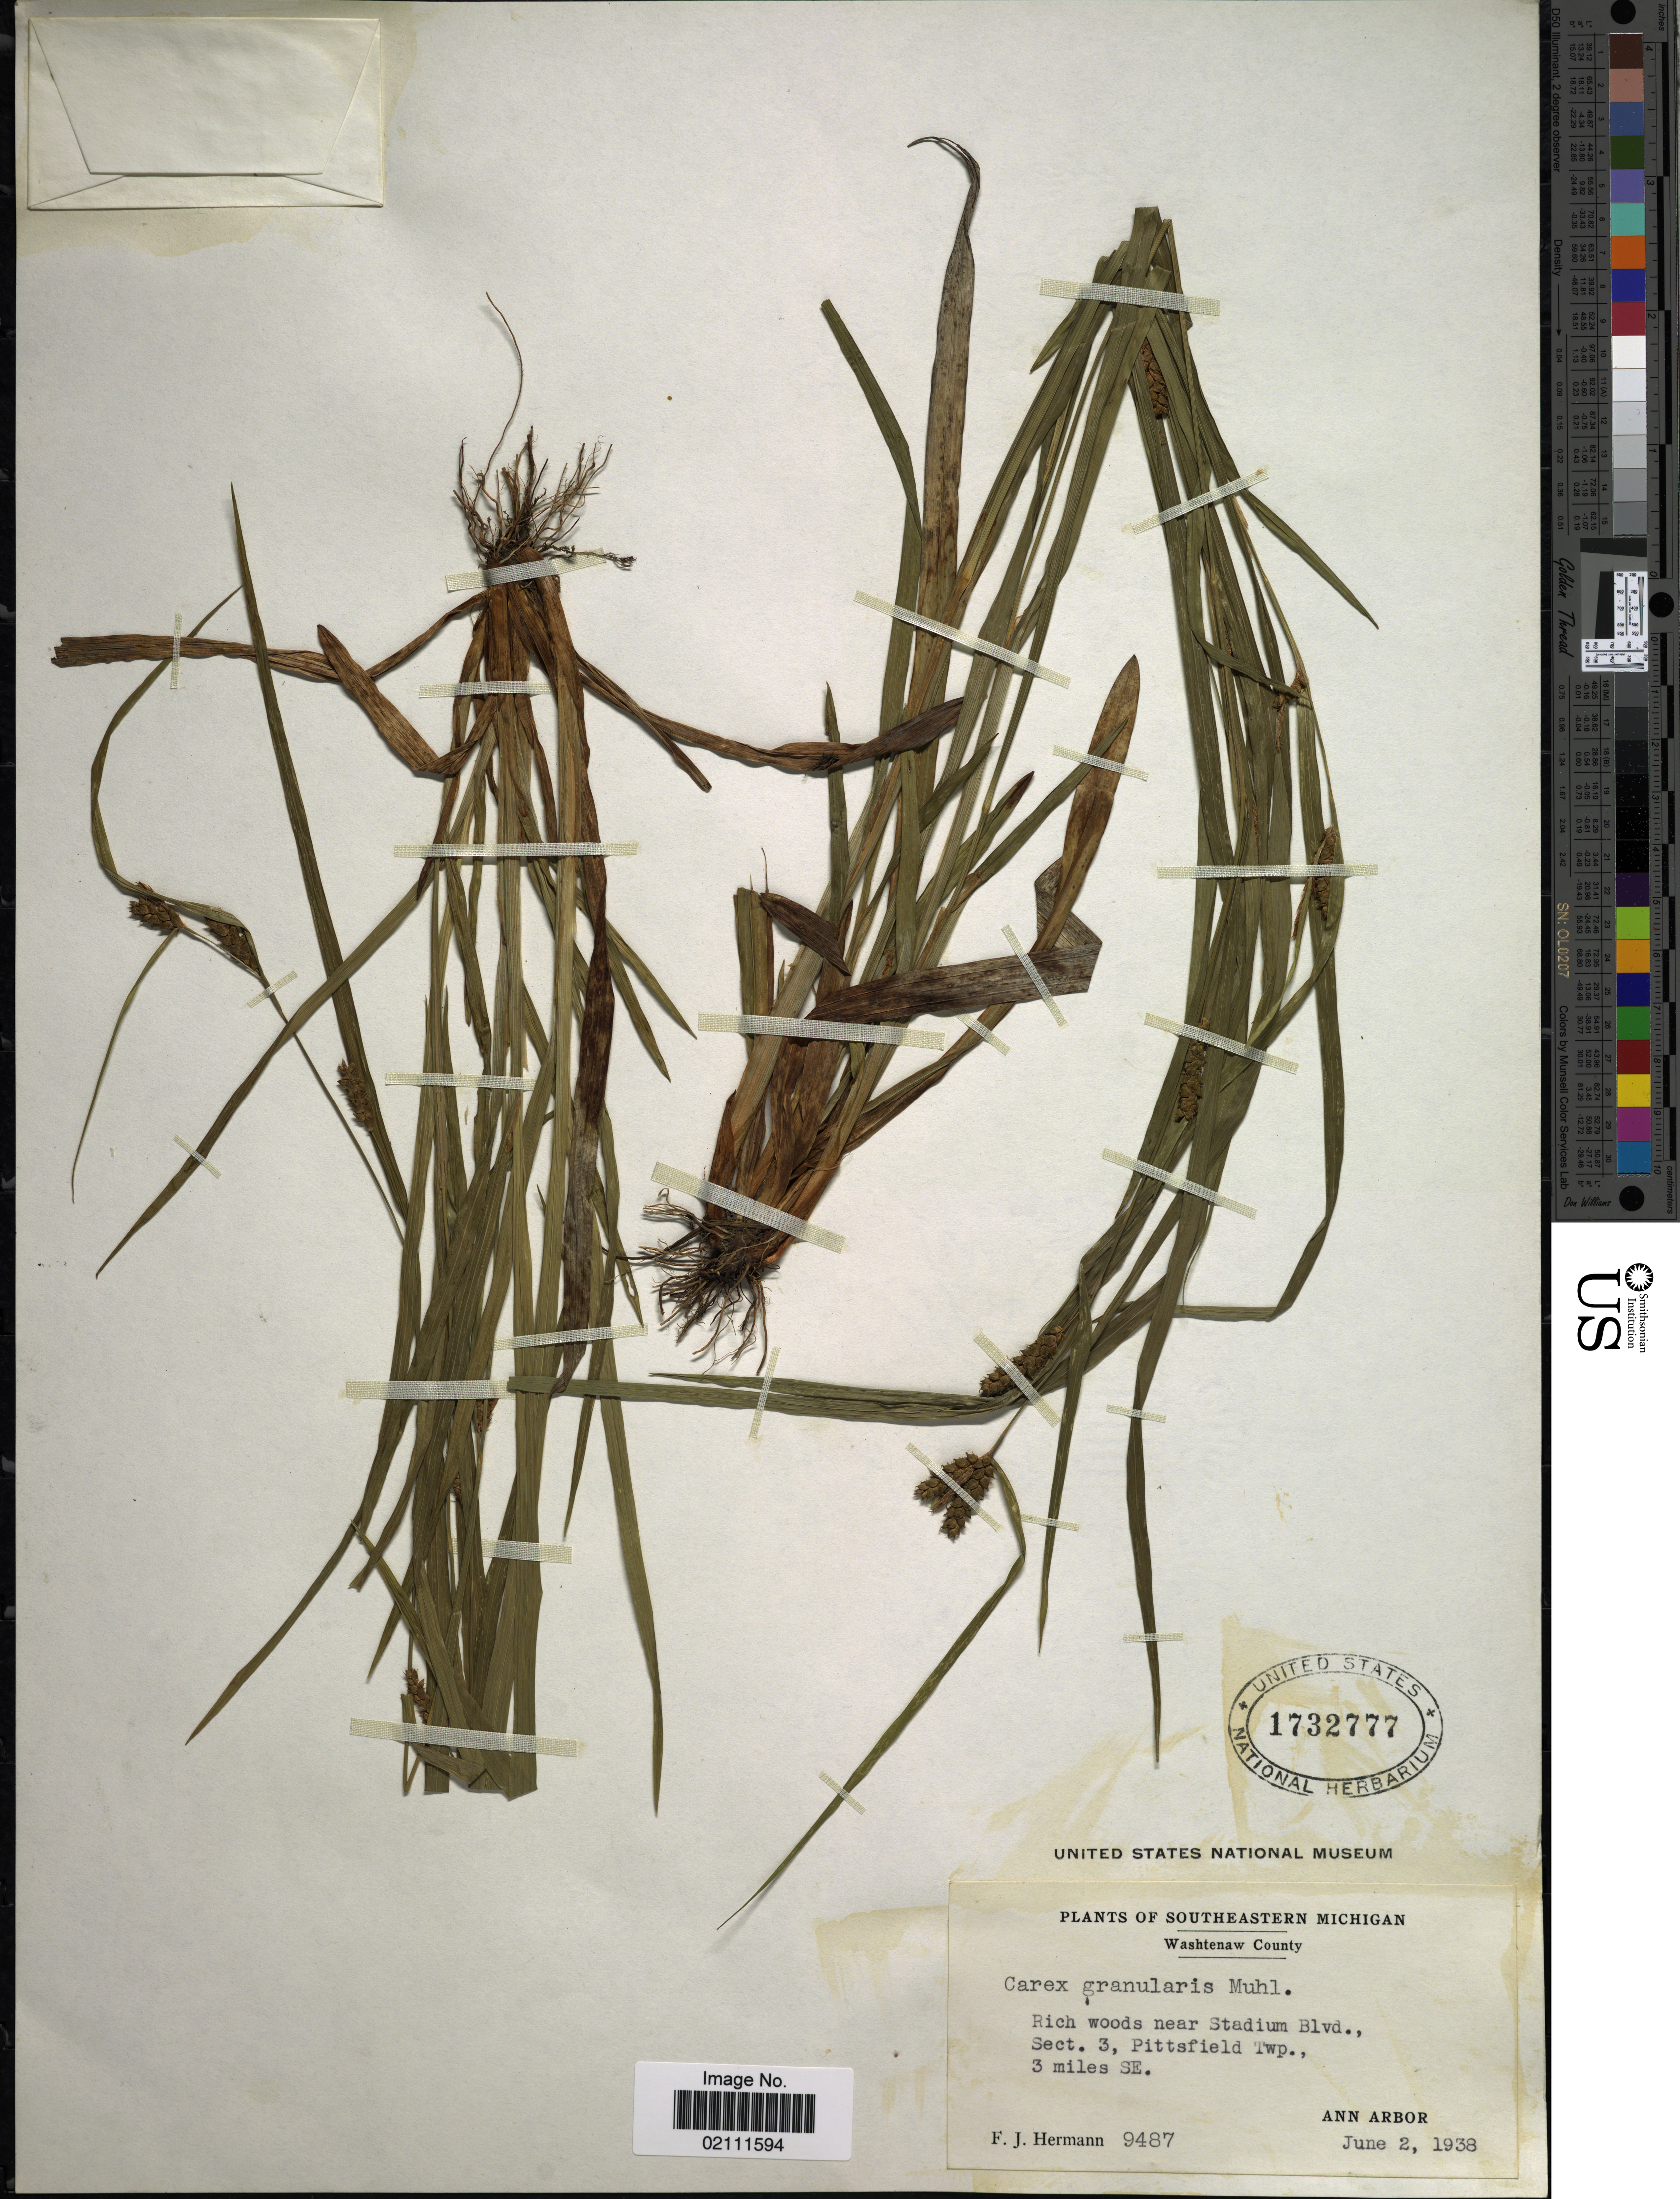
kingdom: Plantae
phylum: Tracheophyta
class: Liliopsida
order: Poales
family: Cyperaceae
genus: Carex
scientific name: Carex granularis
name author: Muhl. ex Willd.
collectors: F. J. Hermann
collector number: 9487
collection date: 1938-06-02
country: United States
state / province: Michigan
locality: Southeastern Michigan, Washtenaw County, rich woods near Stadium Blvd., Sect. 3, Pittsfield Twp., 3 miles SE. Ann Arbor.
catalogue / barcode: US 1732777